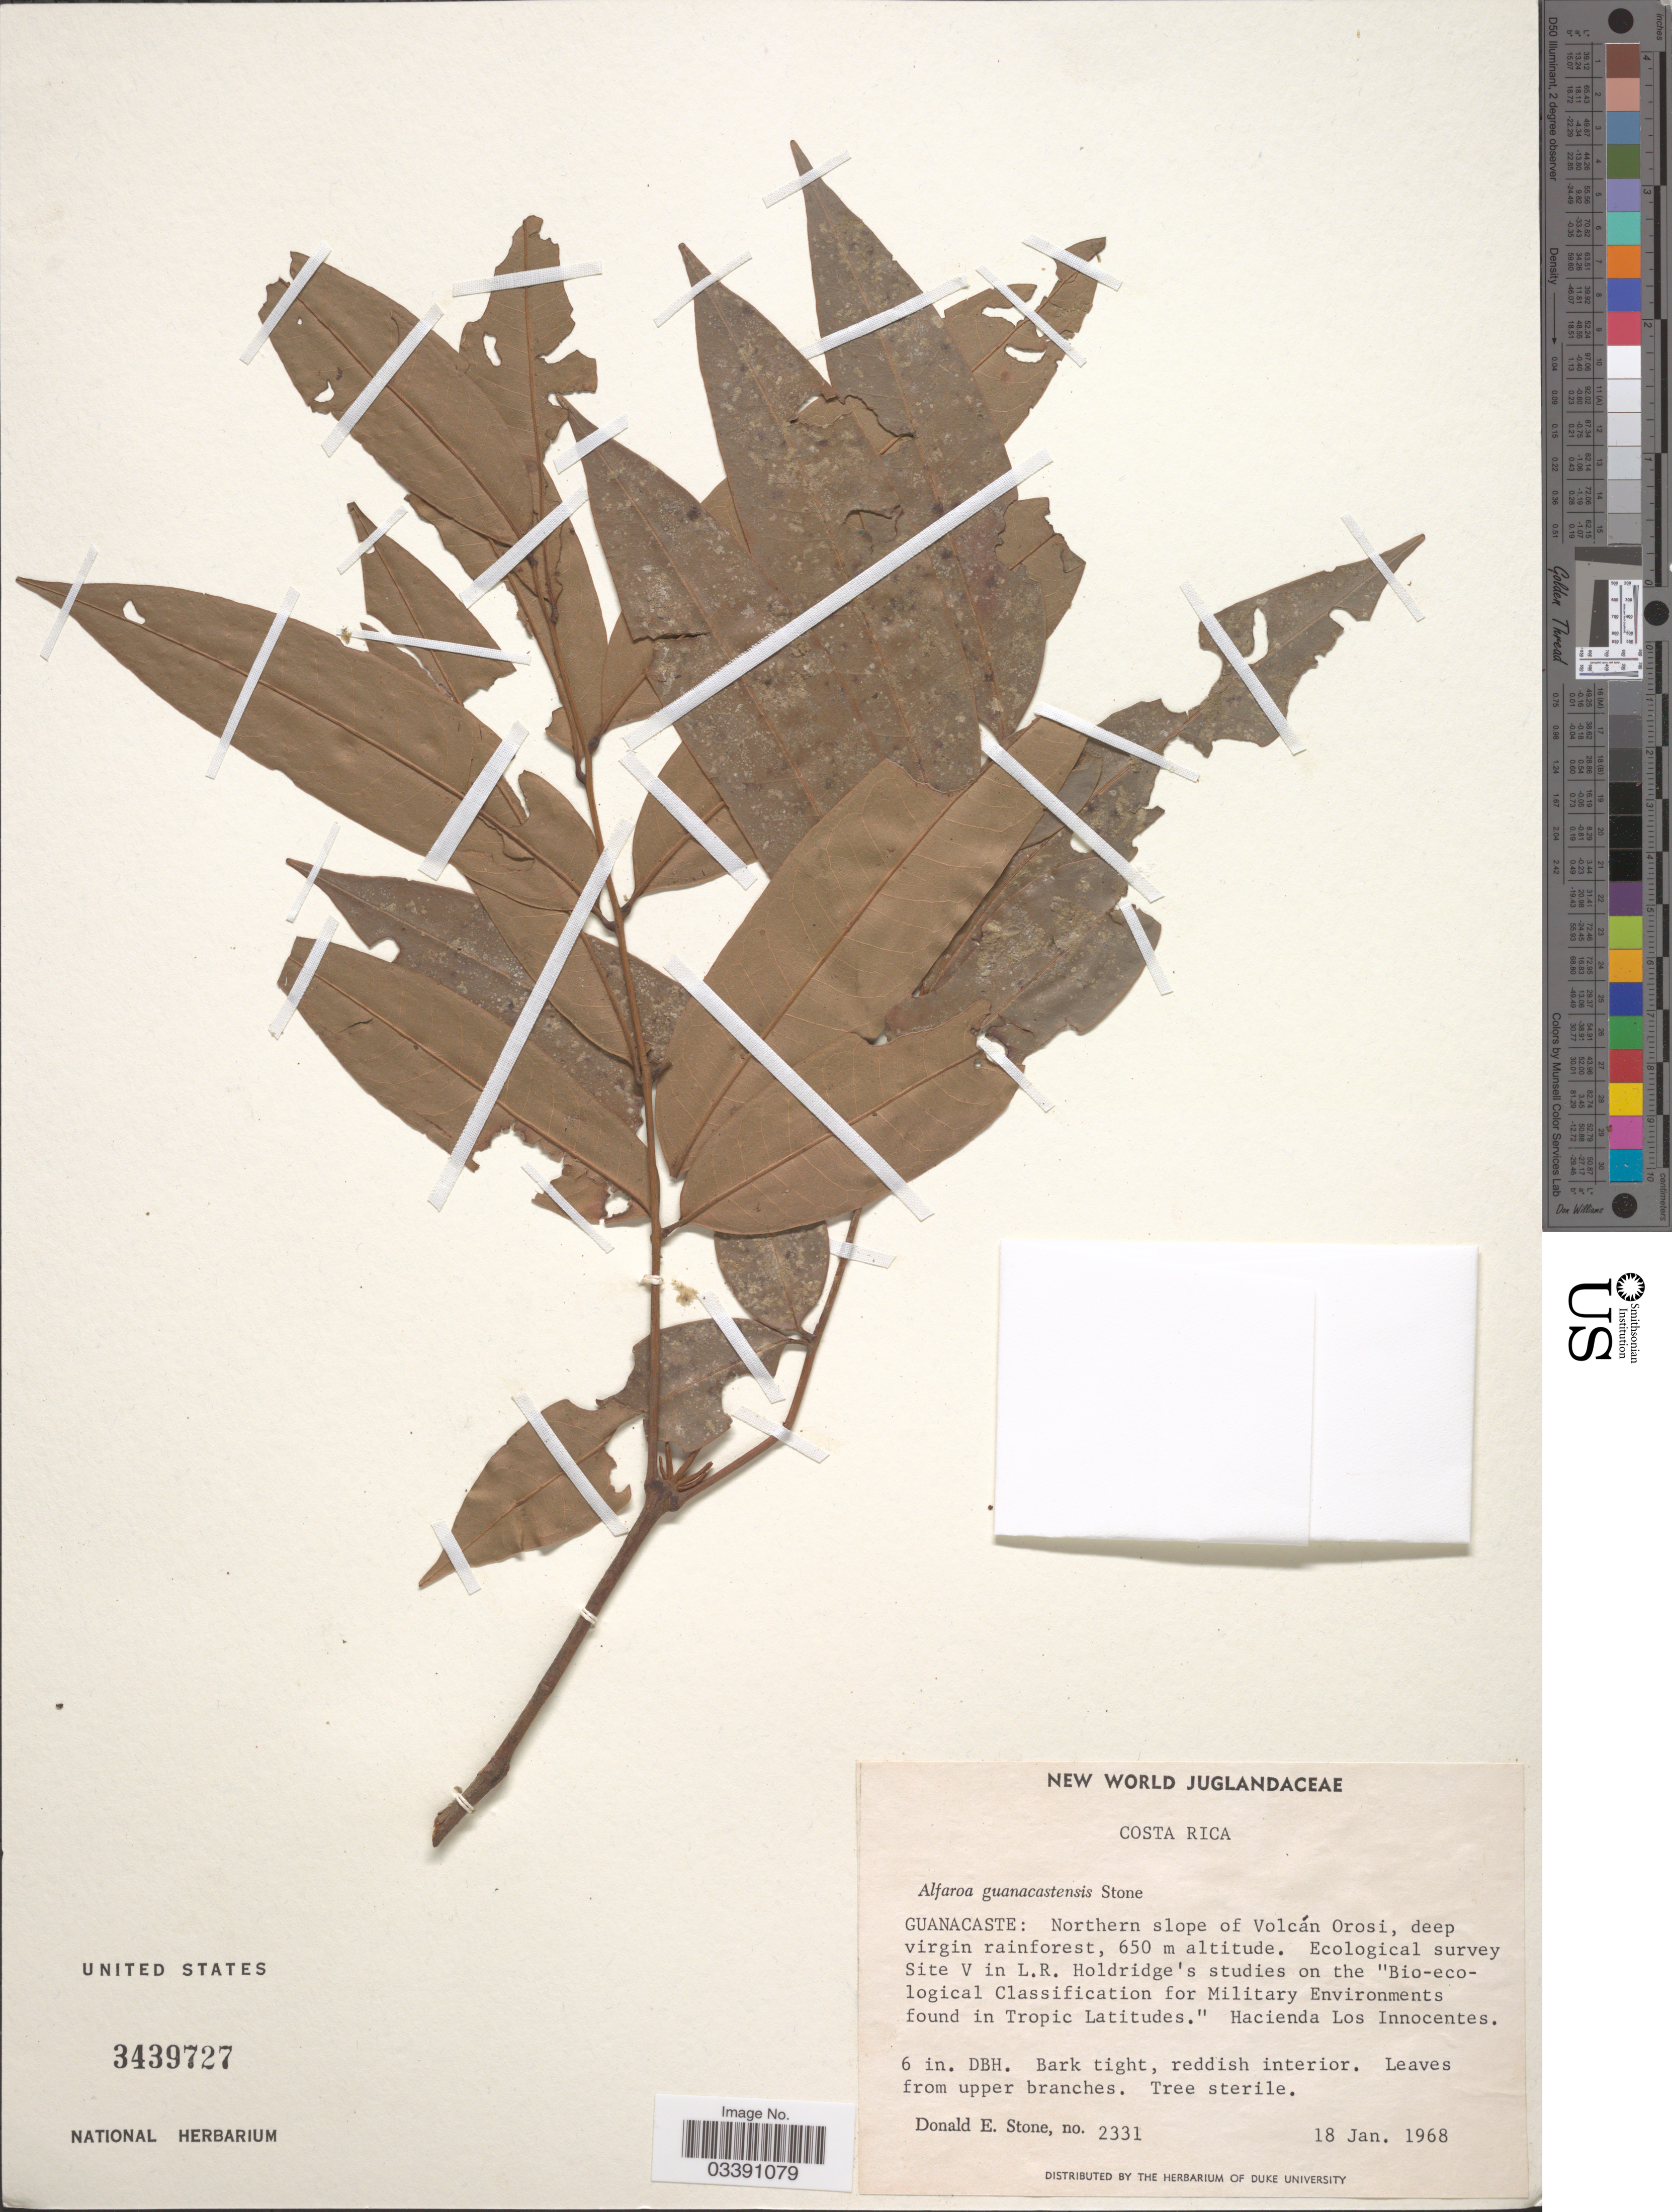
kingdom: Plantae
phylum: Tracheophyta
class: Magnoliopsida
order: Fagales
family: Juglandaceae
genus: Alfaroa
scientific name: Alfaroa guanacastensis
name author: D.E Stone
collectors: D. Stone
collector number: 2331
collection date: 1968-01-18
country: Costa Rica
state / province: Guanacaste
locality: Northern slope of Volcan Orosi. Ecological survey Site V. Hacienda Los Innocentes.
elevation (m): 650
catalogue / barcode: US 3439727